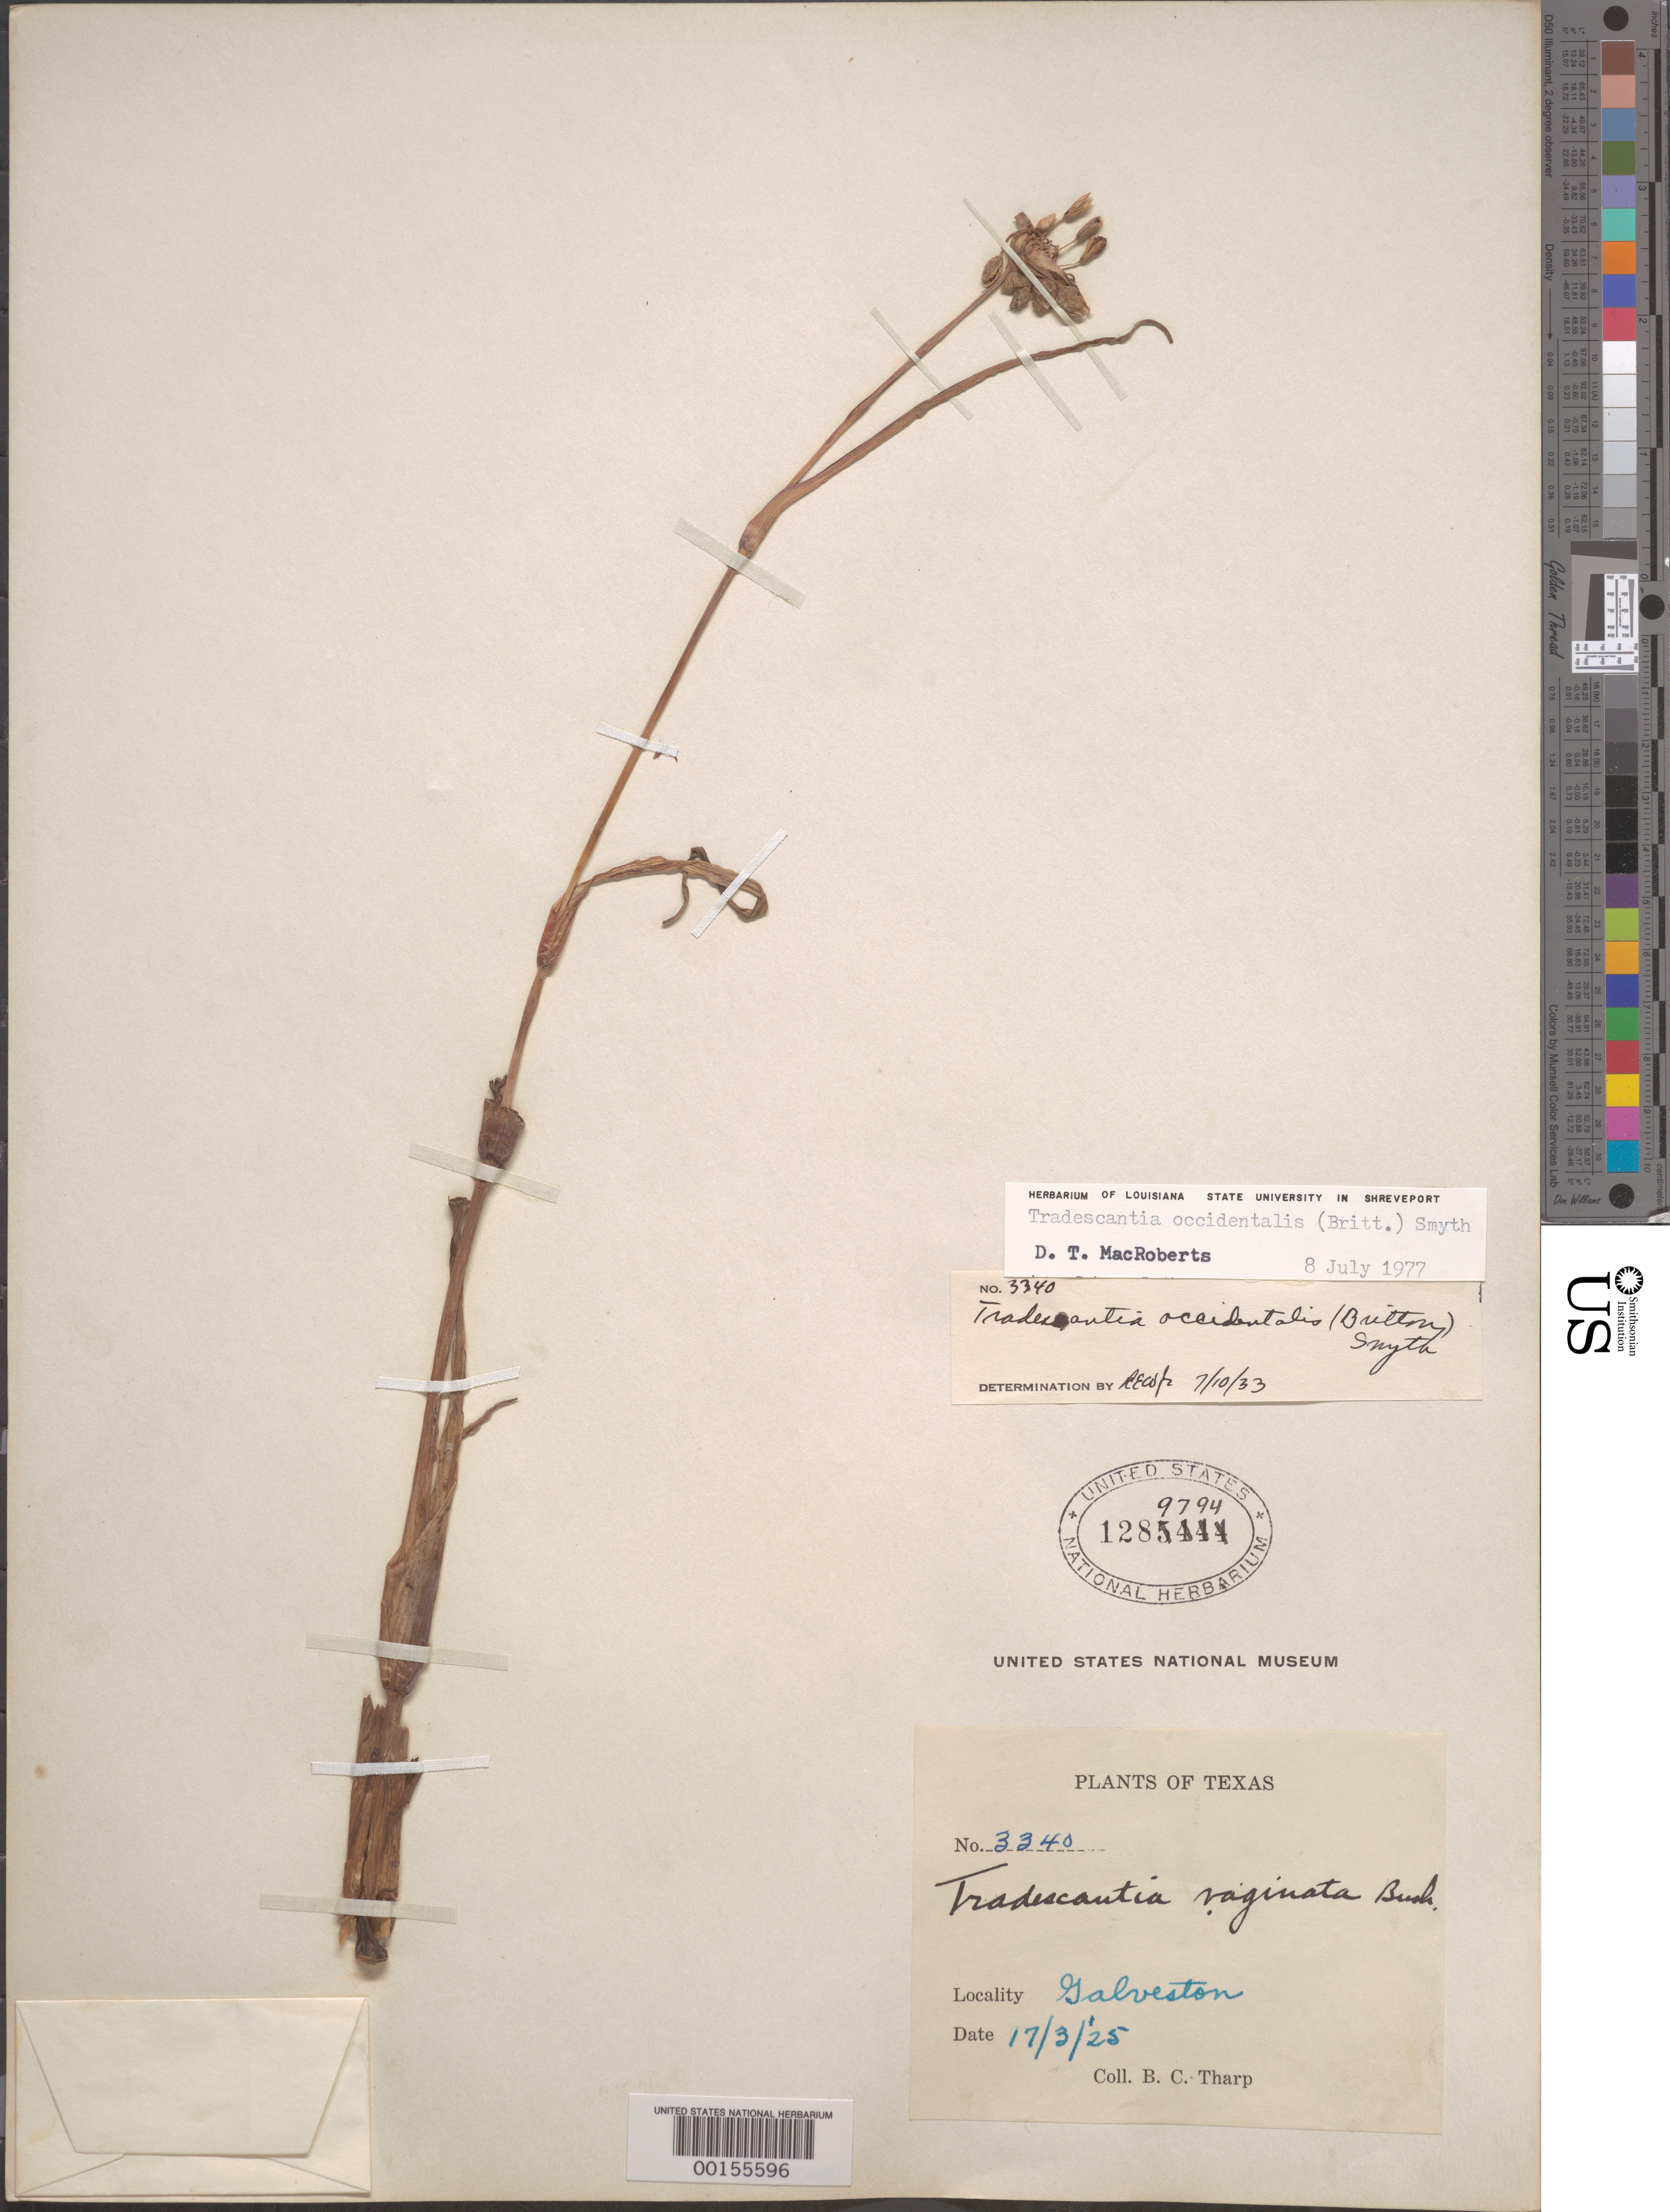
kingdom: Plantae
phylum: Tracheophyta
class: Liliopsida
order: Commelinales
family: Commelinaceae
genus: Tradescantia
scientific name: Tradescantia occidentalis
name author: (Britton) Smyth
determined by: MAcRoberts, D. T.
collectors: B. C. Tharp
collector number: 3340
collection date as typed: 17 Mar 1925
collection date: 1925-03-17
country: United States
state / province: Texas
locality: Galveston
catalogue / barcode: US 1289794